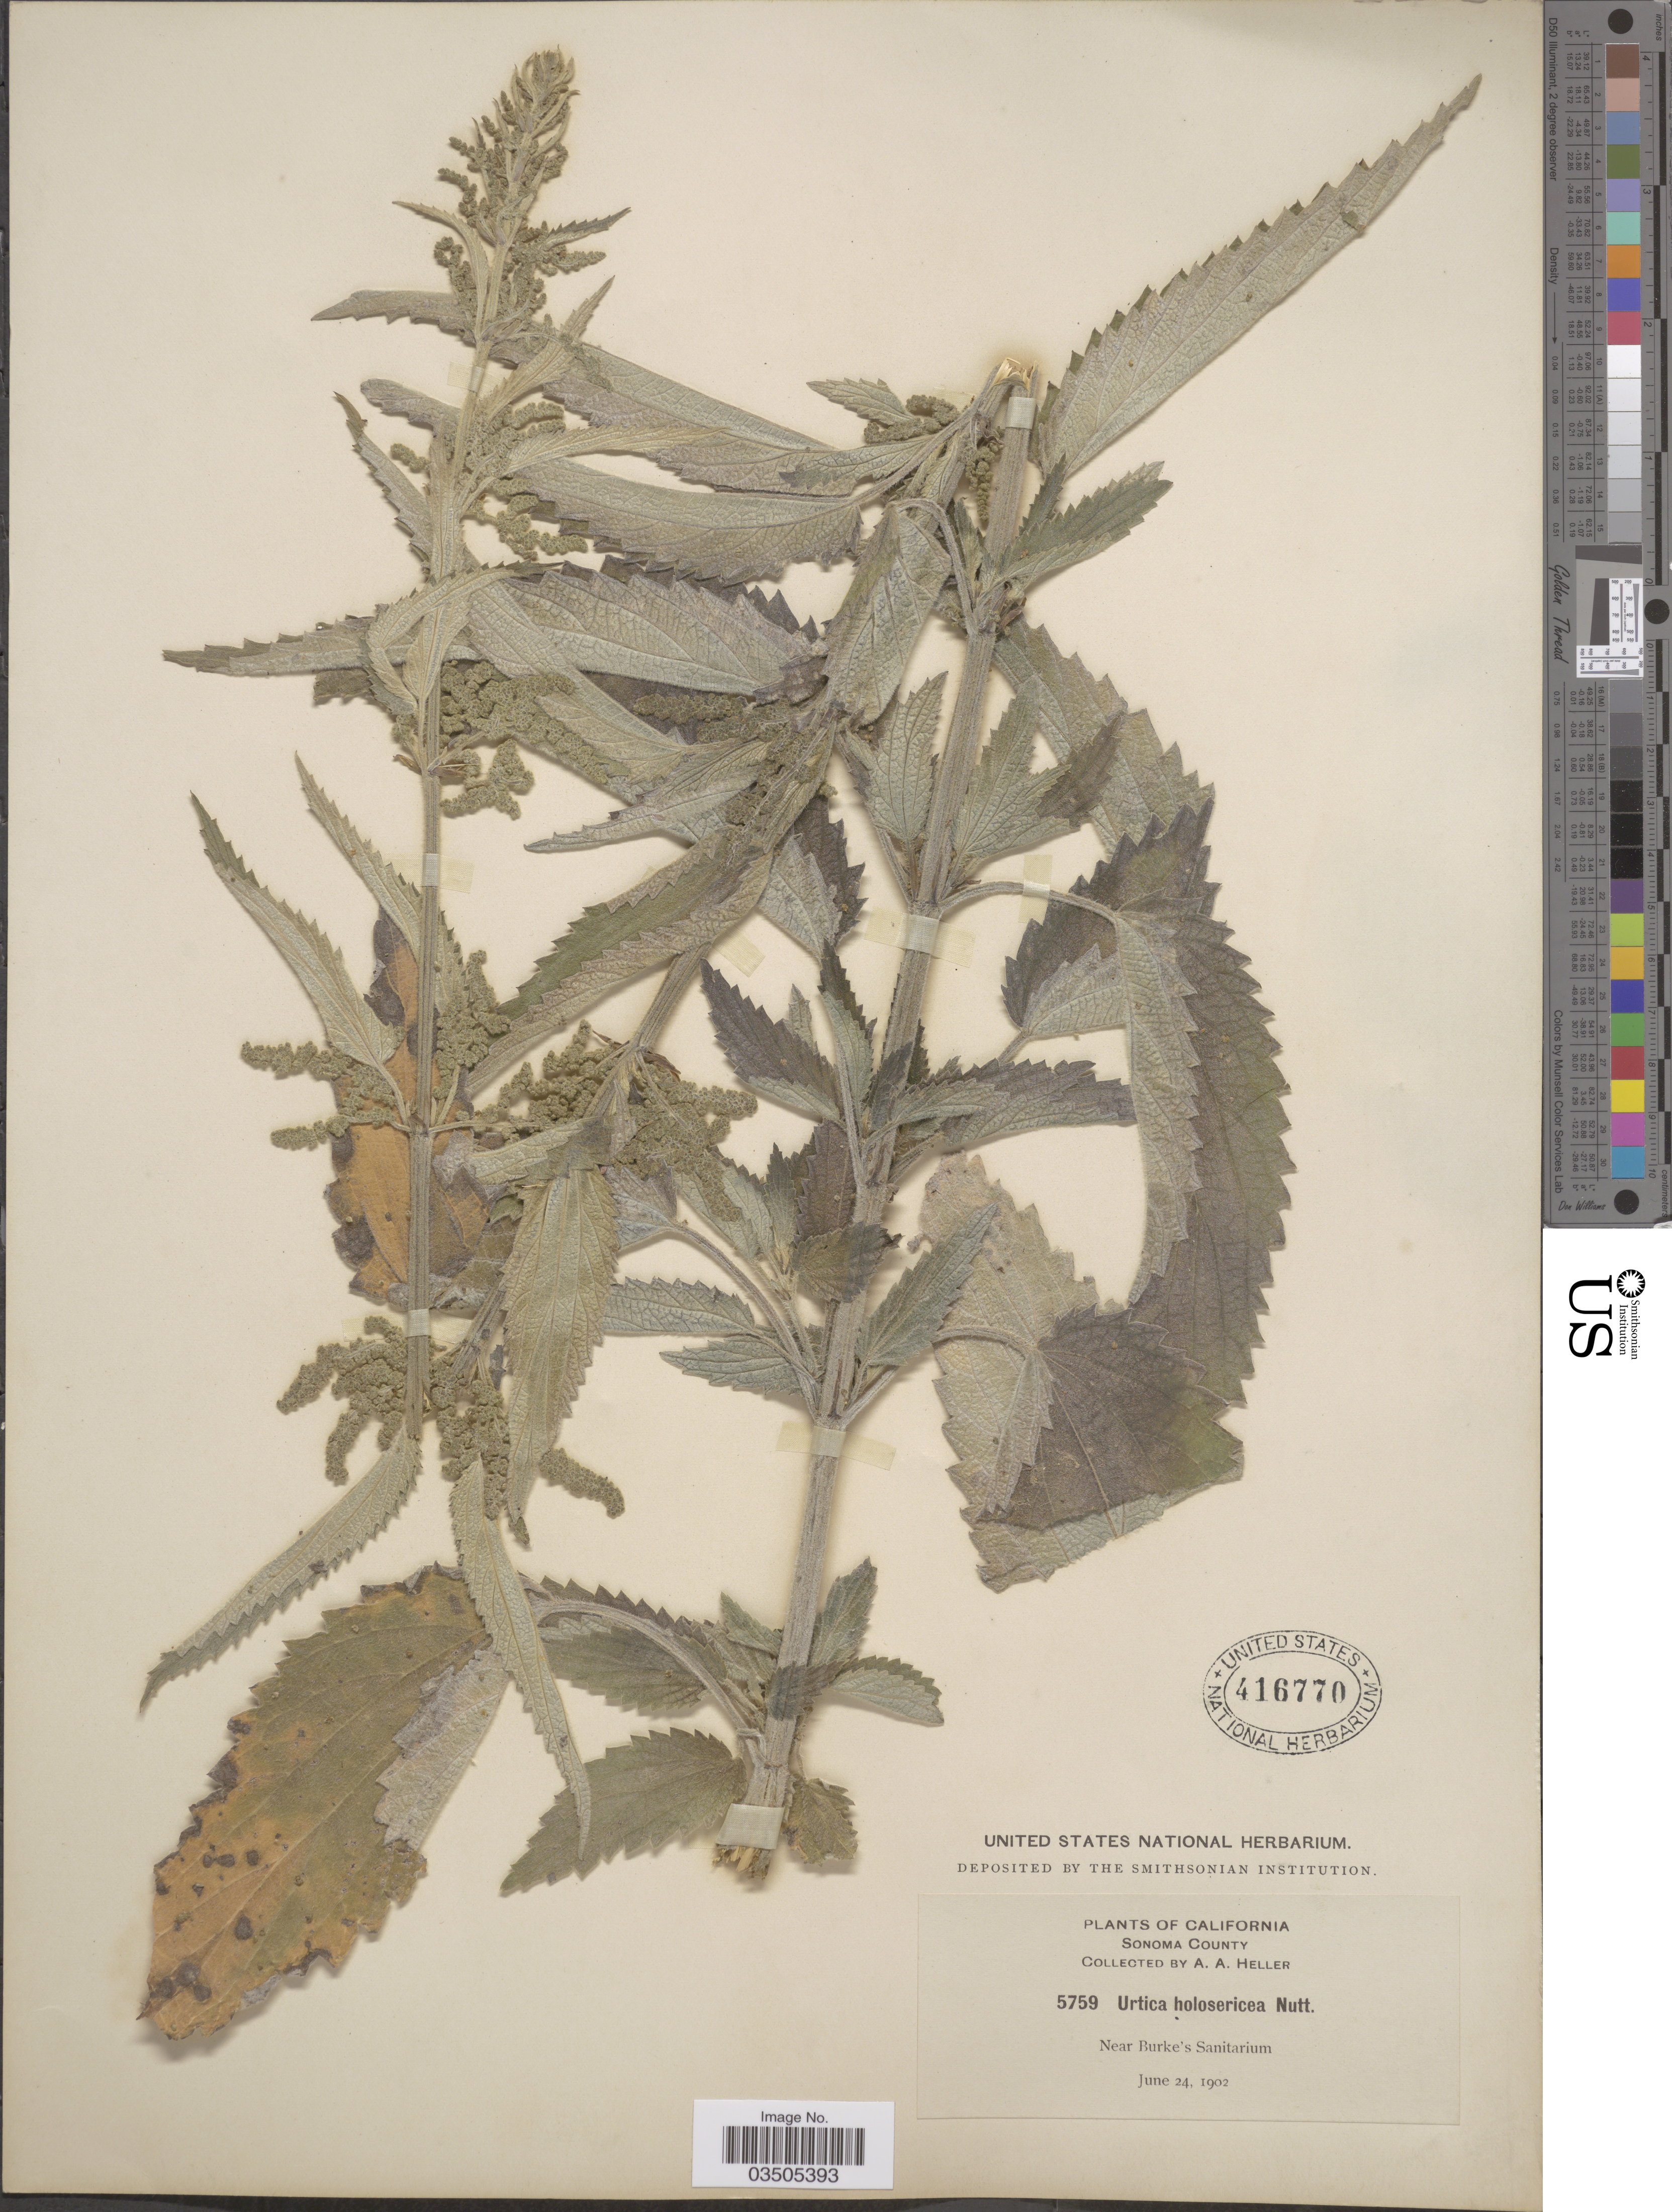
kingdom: Plantae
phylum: Tracheophyta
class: Magnoliopsida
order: Rosales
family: Urticaceae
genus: Urtica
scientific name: Urtica dioica subsp. holosericea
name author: (Nutt.) Thorne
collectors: A. A. Heller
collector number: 5759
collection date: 1902-06-24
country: United States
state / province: California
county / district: Sonoma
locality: Sonoma County. Near Burke's Sanitarium.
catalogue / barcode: US 416770